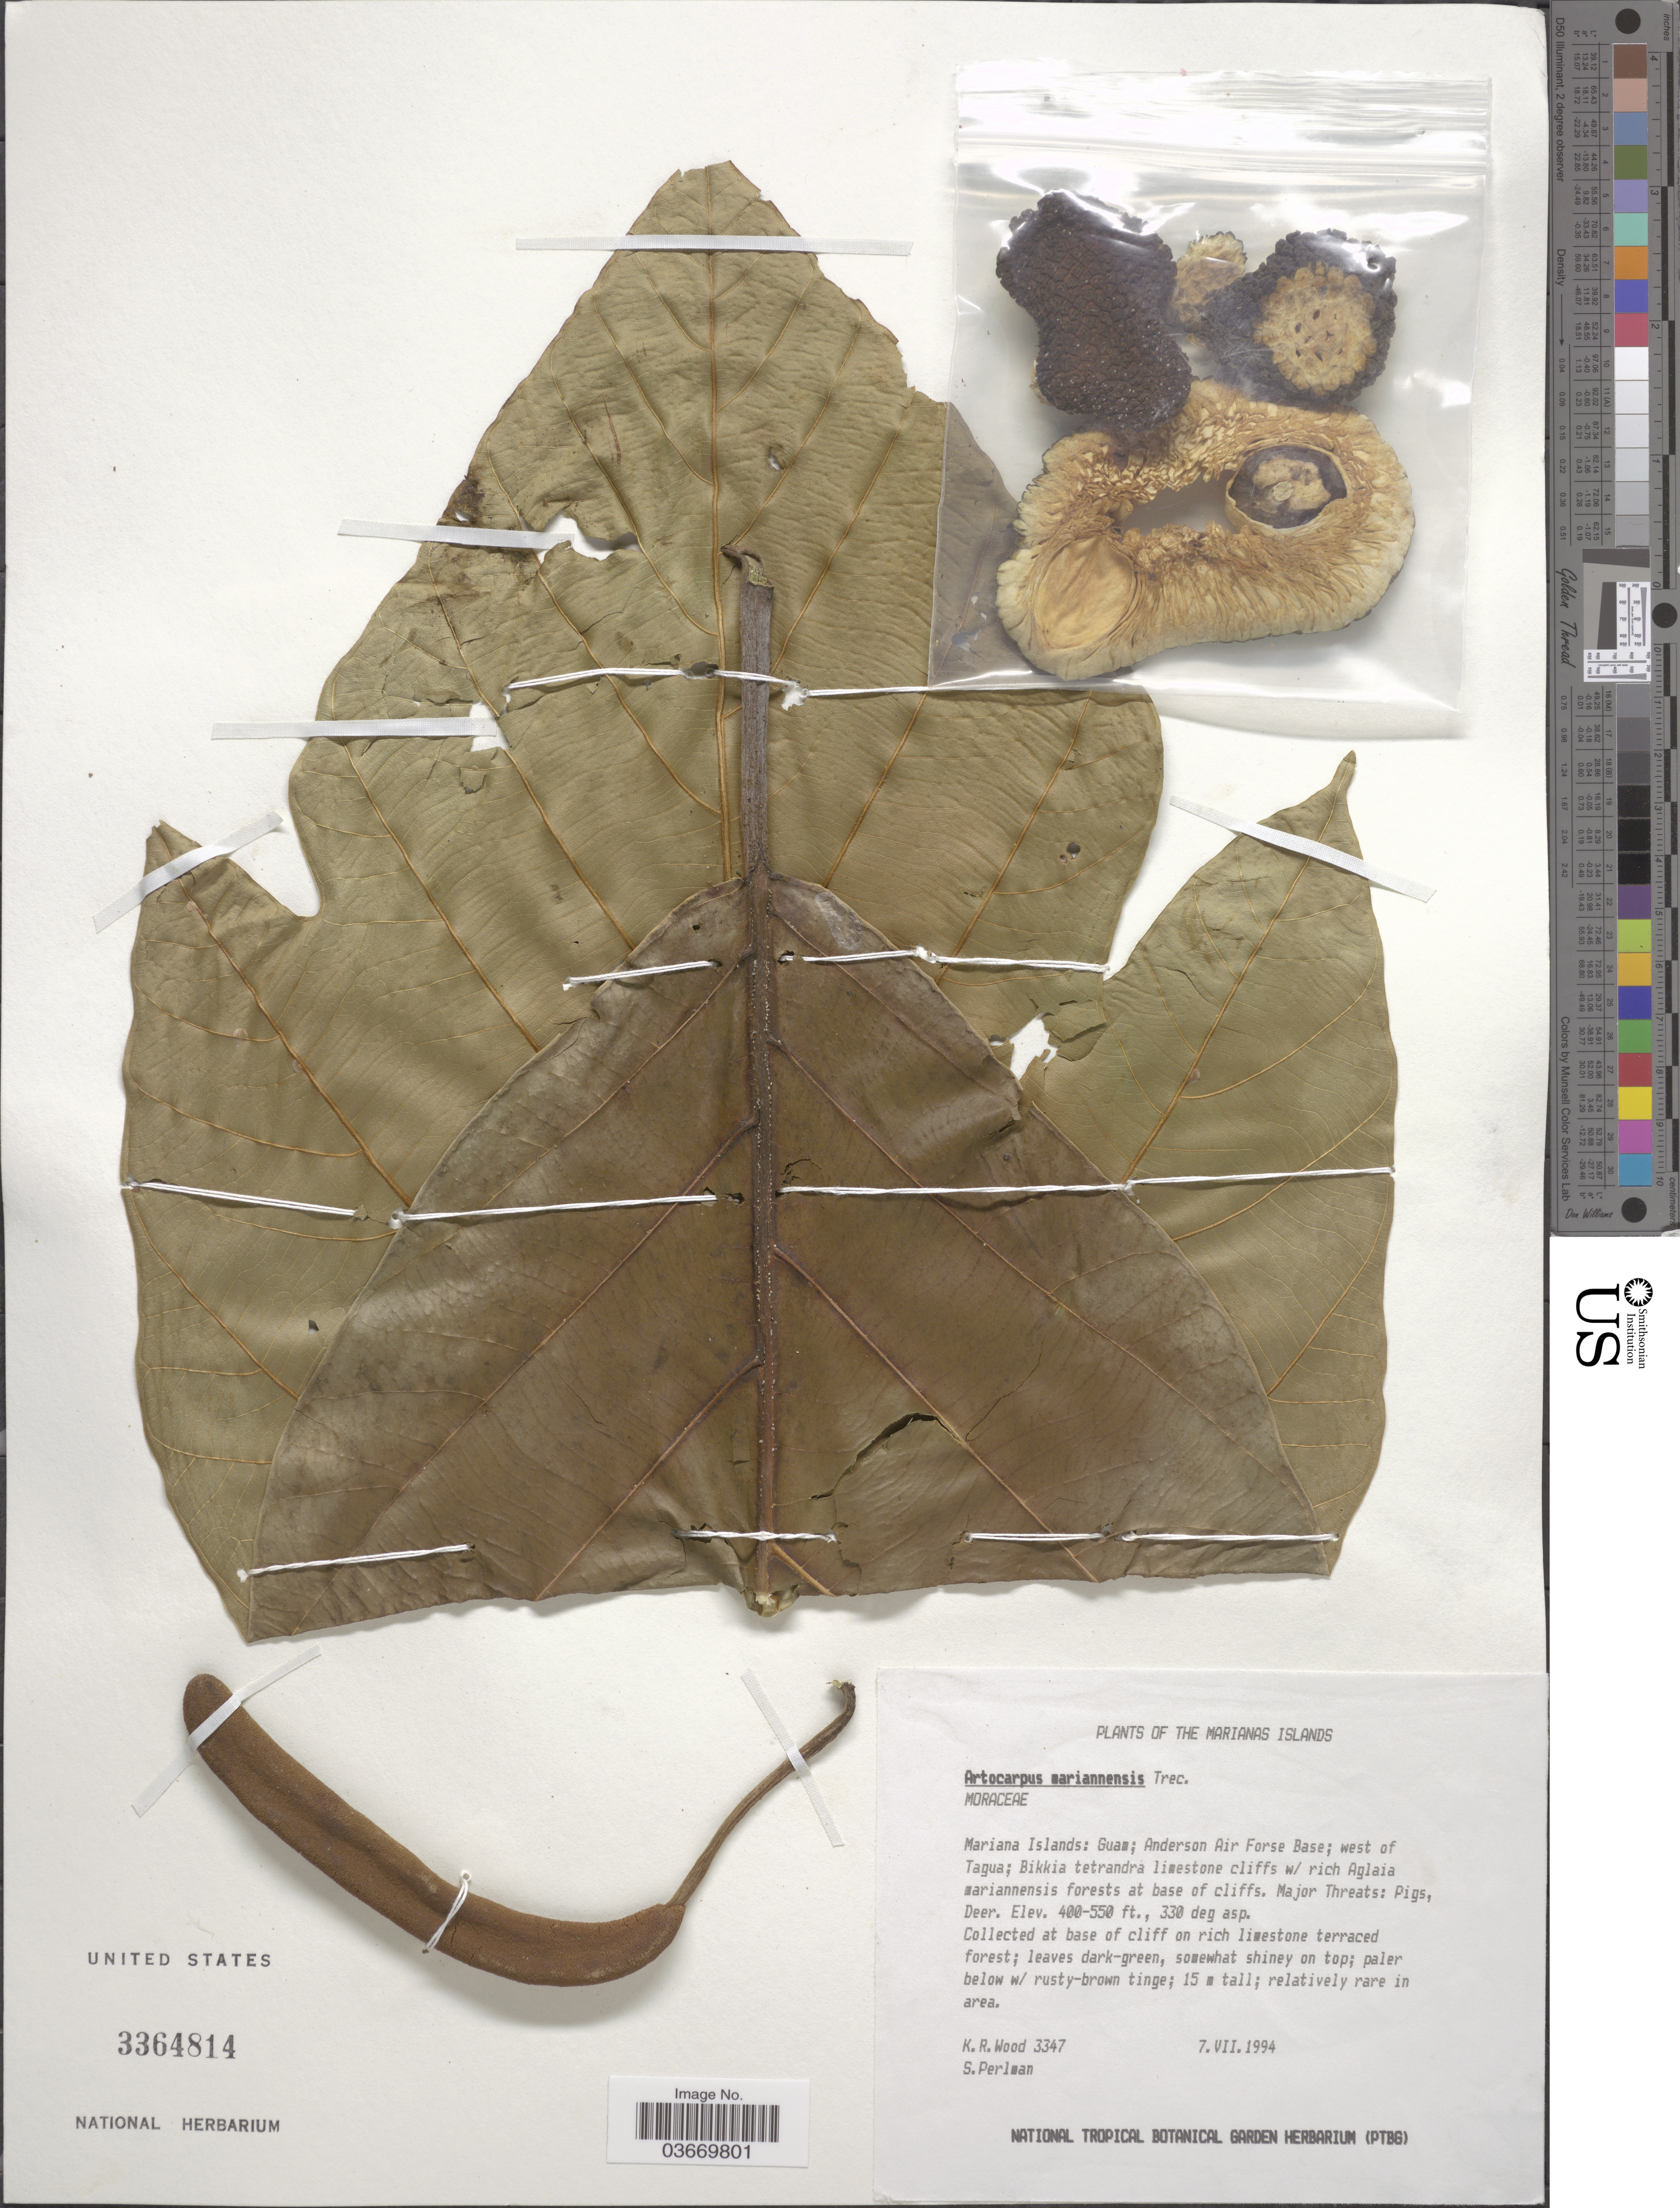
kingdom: Plantae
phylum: Tracheophyta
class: Magnoliopsida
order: Rosales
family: Moraceae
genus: Artocarpus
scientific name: Artocarpus mariannensis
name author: Trécul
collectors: K. R. Wood & S. Perlman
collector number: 3347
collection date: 1994-07-07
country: Guam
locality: The Marianas Islands; Anderson Air Forse Base; west of Tagua.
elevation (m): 122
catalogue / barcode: US 3364814